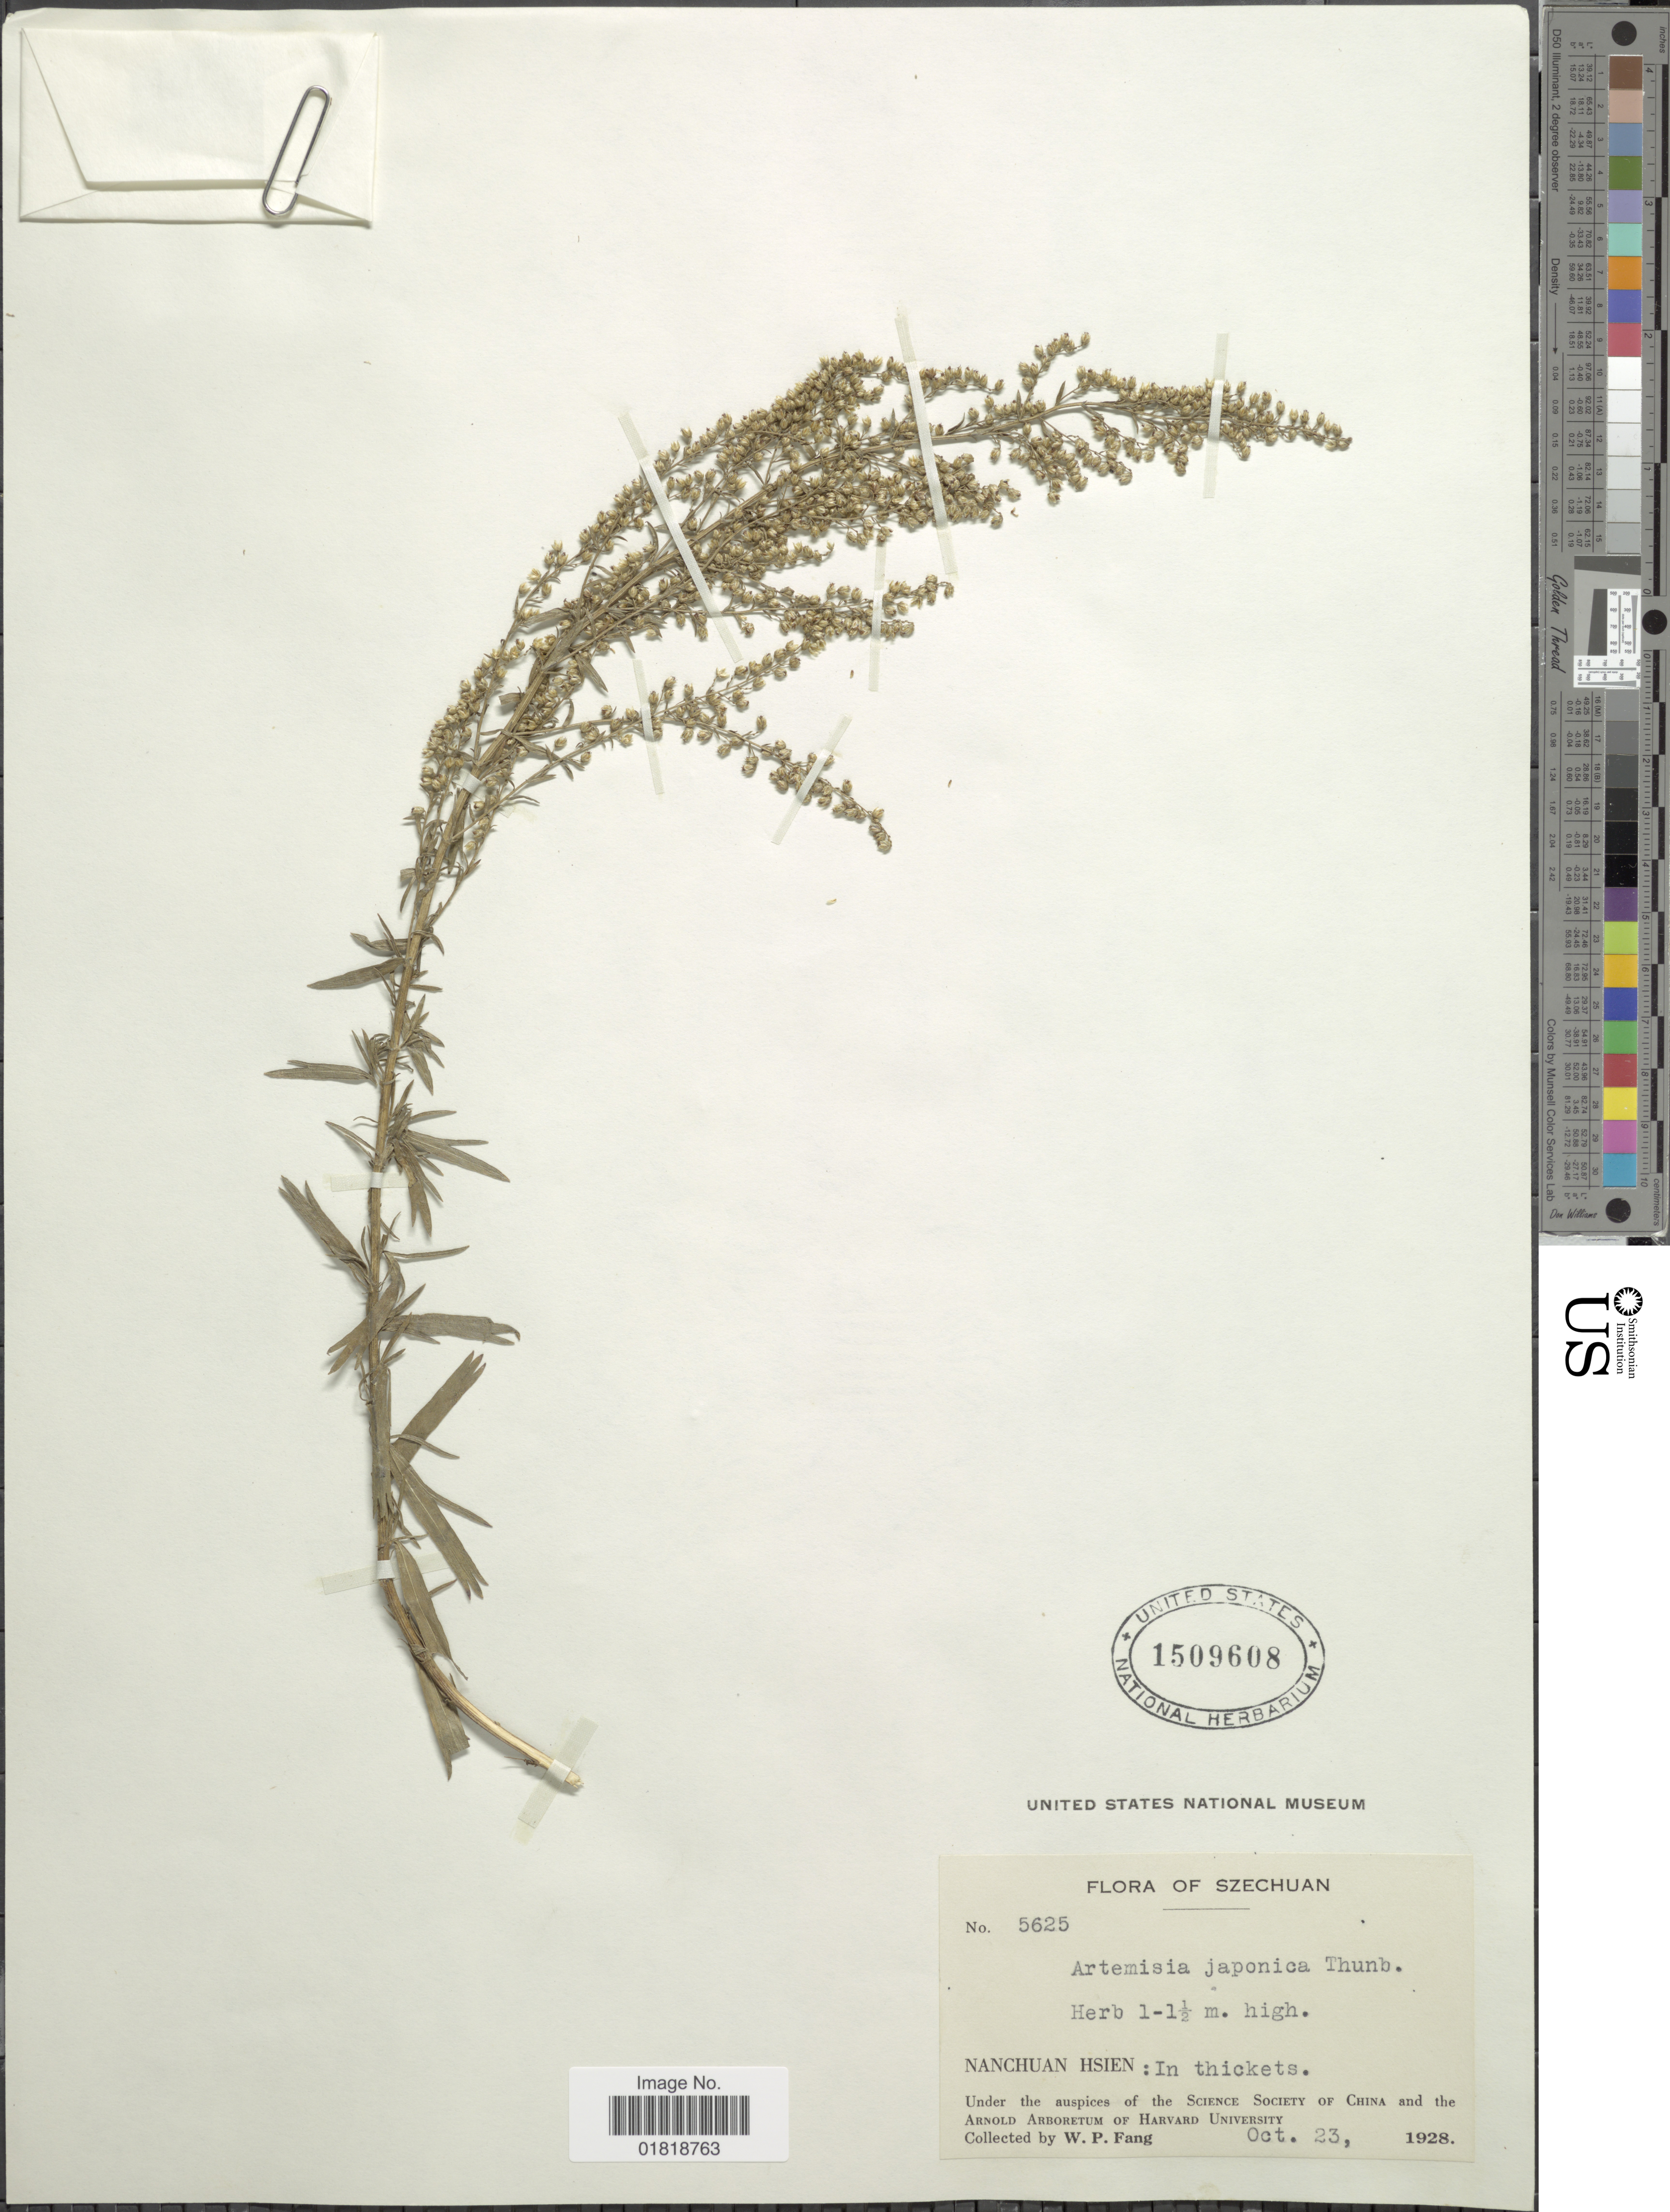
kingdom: Plantae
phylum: Tracheophyta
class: Magnoliopsida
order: Asterales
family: Asteraceae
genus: Artemisia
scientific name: Artemisia japonica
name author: Thunb.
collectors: W. P. Fang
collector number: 5625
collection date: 1928-10-23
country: China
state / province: Sichuan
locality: Szechuan, Nanchuan Hsien: in thickets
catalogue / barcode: US 1509608